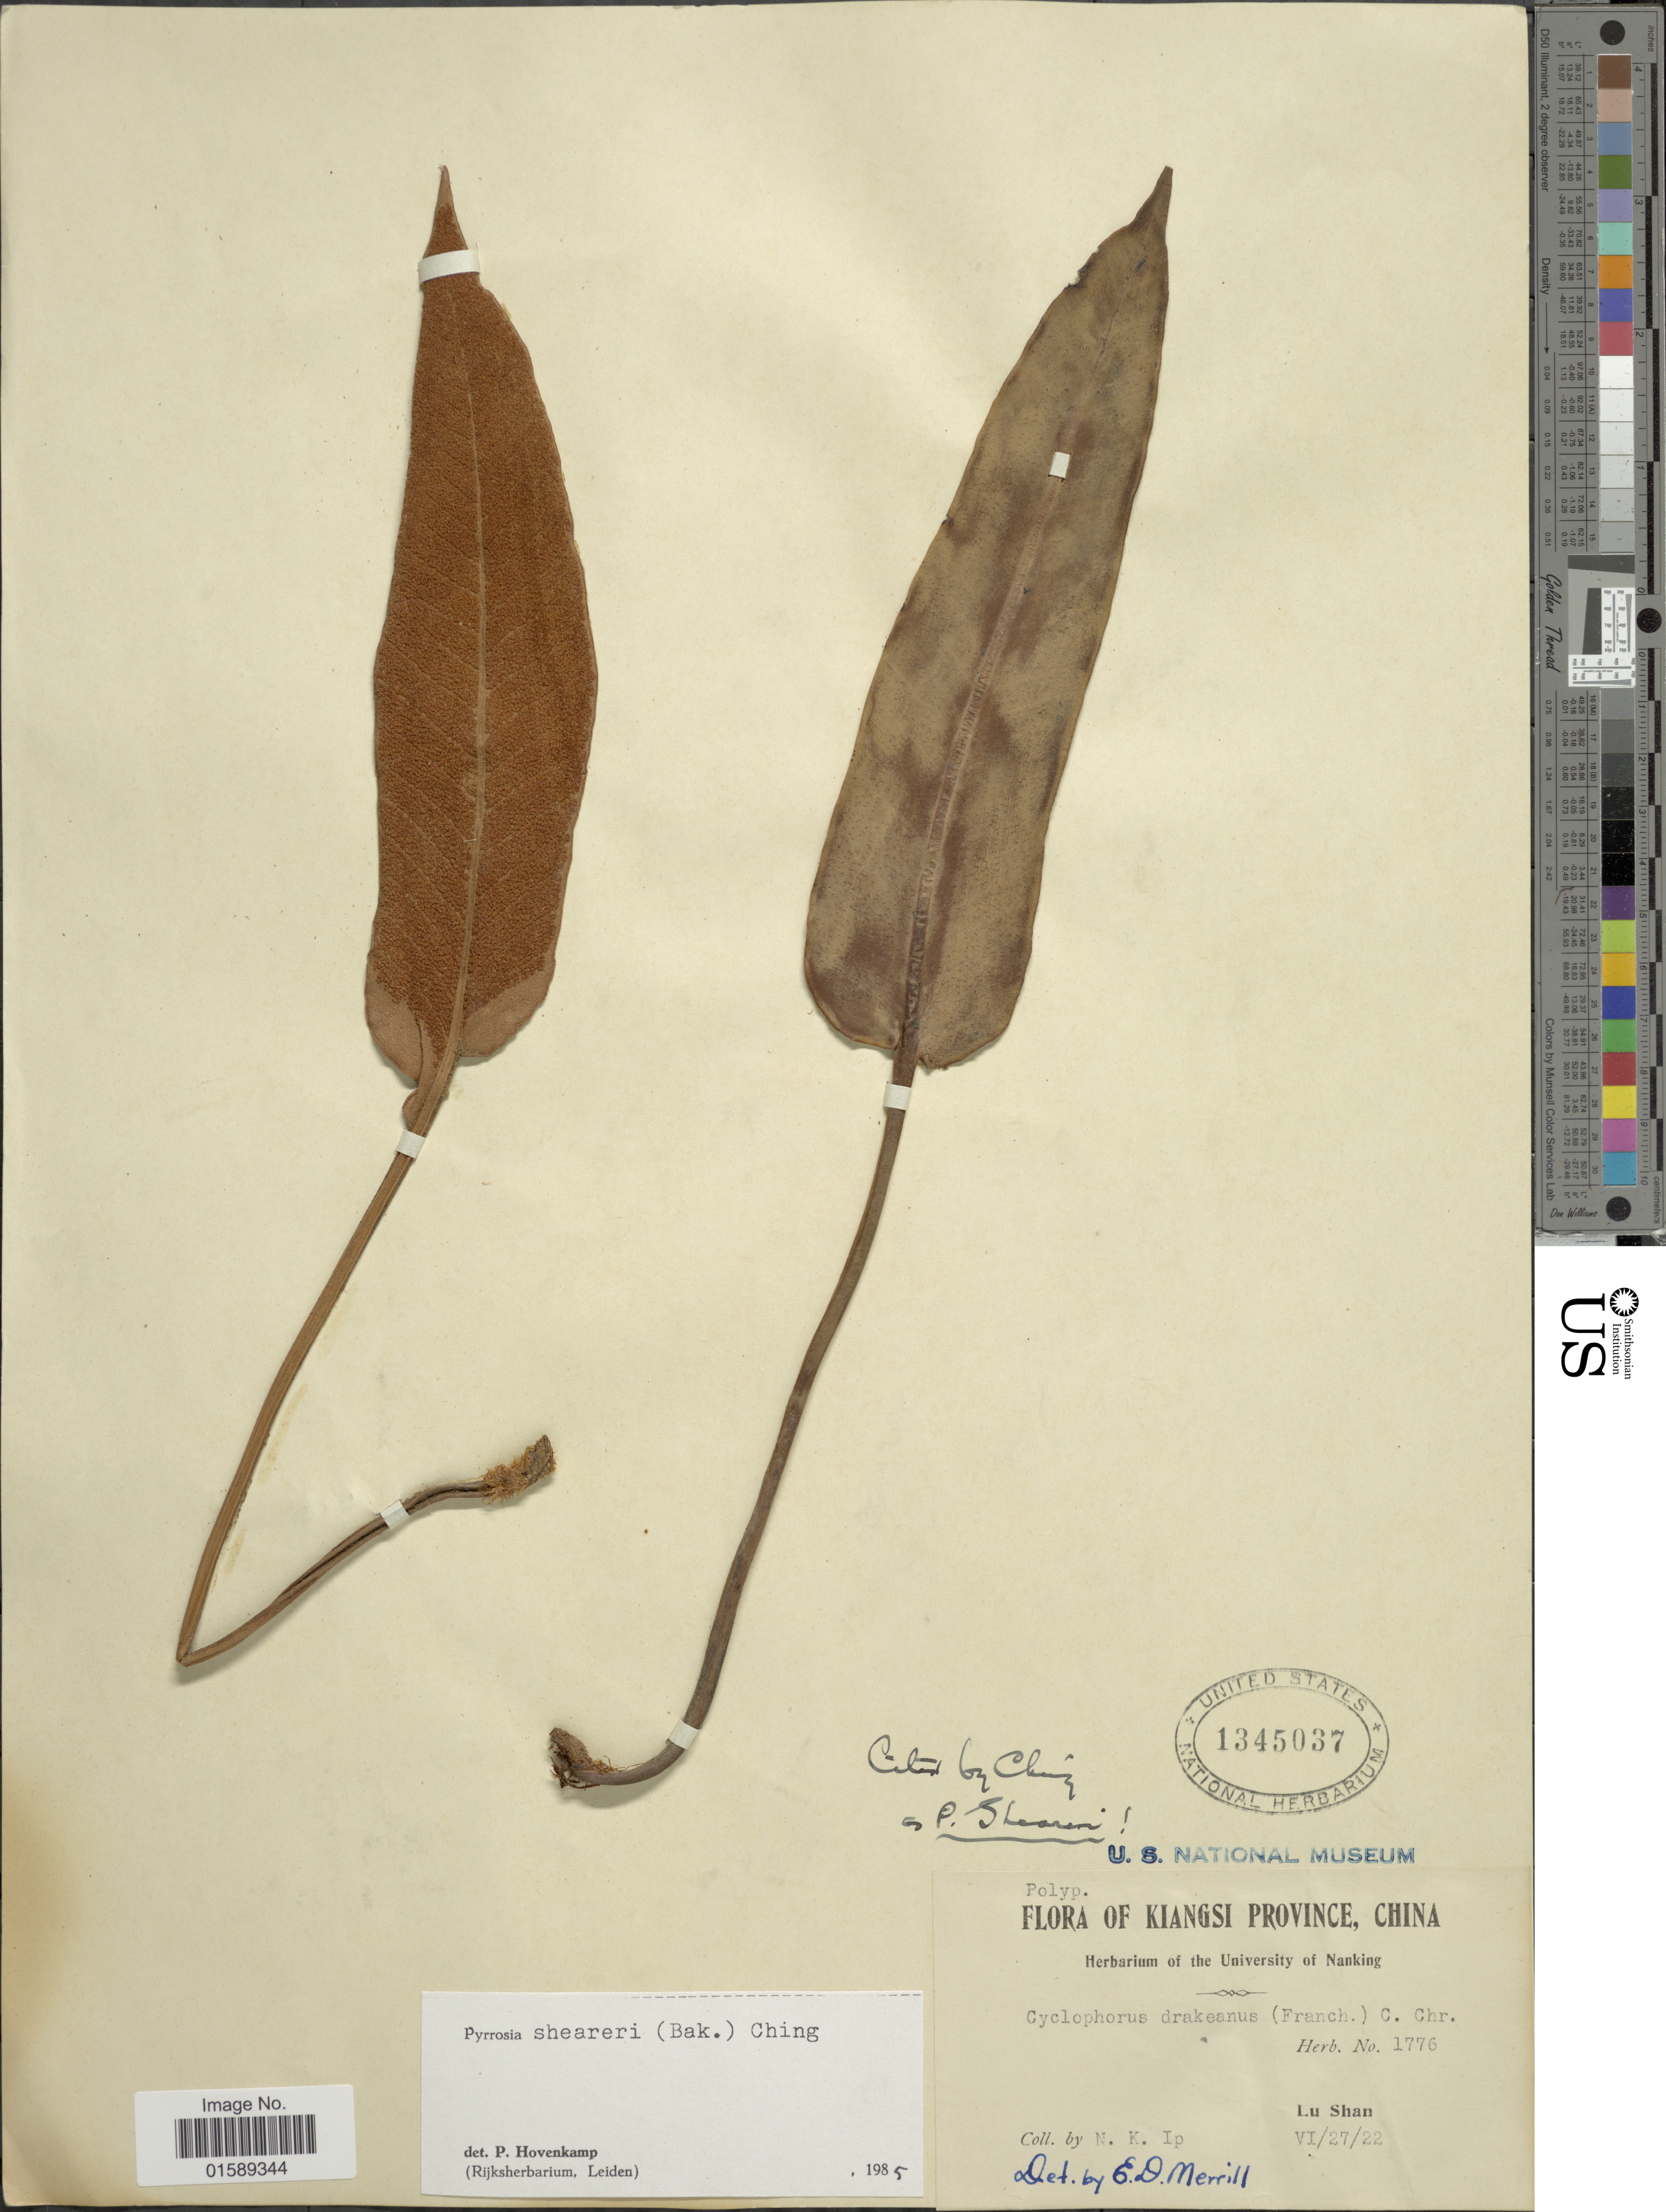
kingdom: Plantae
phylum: Tracheophyta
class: Polypodiopsida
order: Polypodiales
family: Polypodiaceae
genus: Pyrrosia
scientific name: Pyrrosia sheareri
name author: (Baker) Ching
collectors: N. Ip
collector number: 1776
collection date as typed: Transcribed d/m/y: 27/6/22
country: China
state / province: Jiangxi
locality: Kiangsi Province, China. Lu Shan.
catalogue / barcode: US 1345037